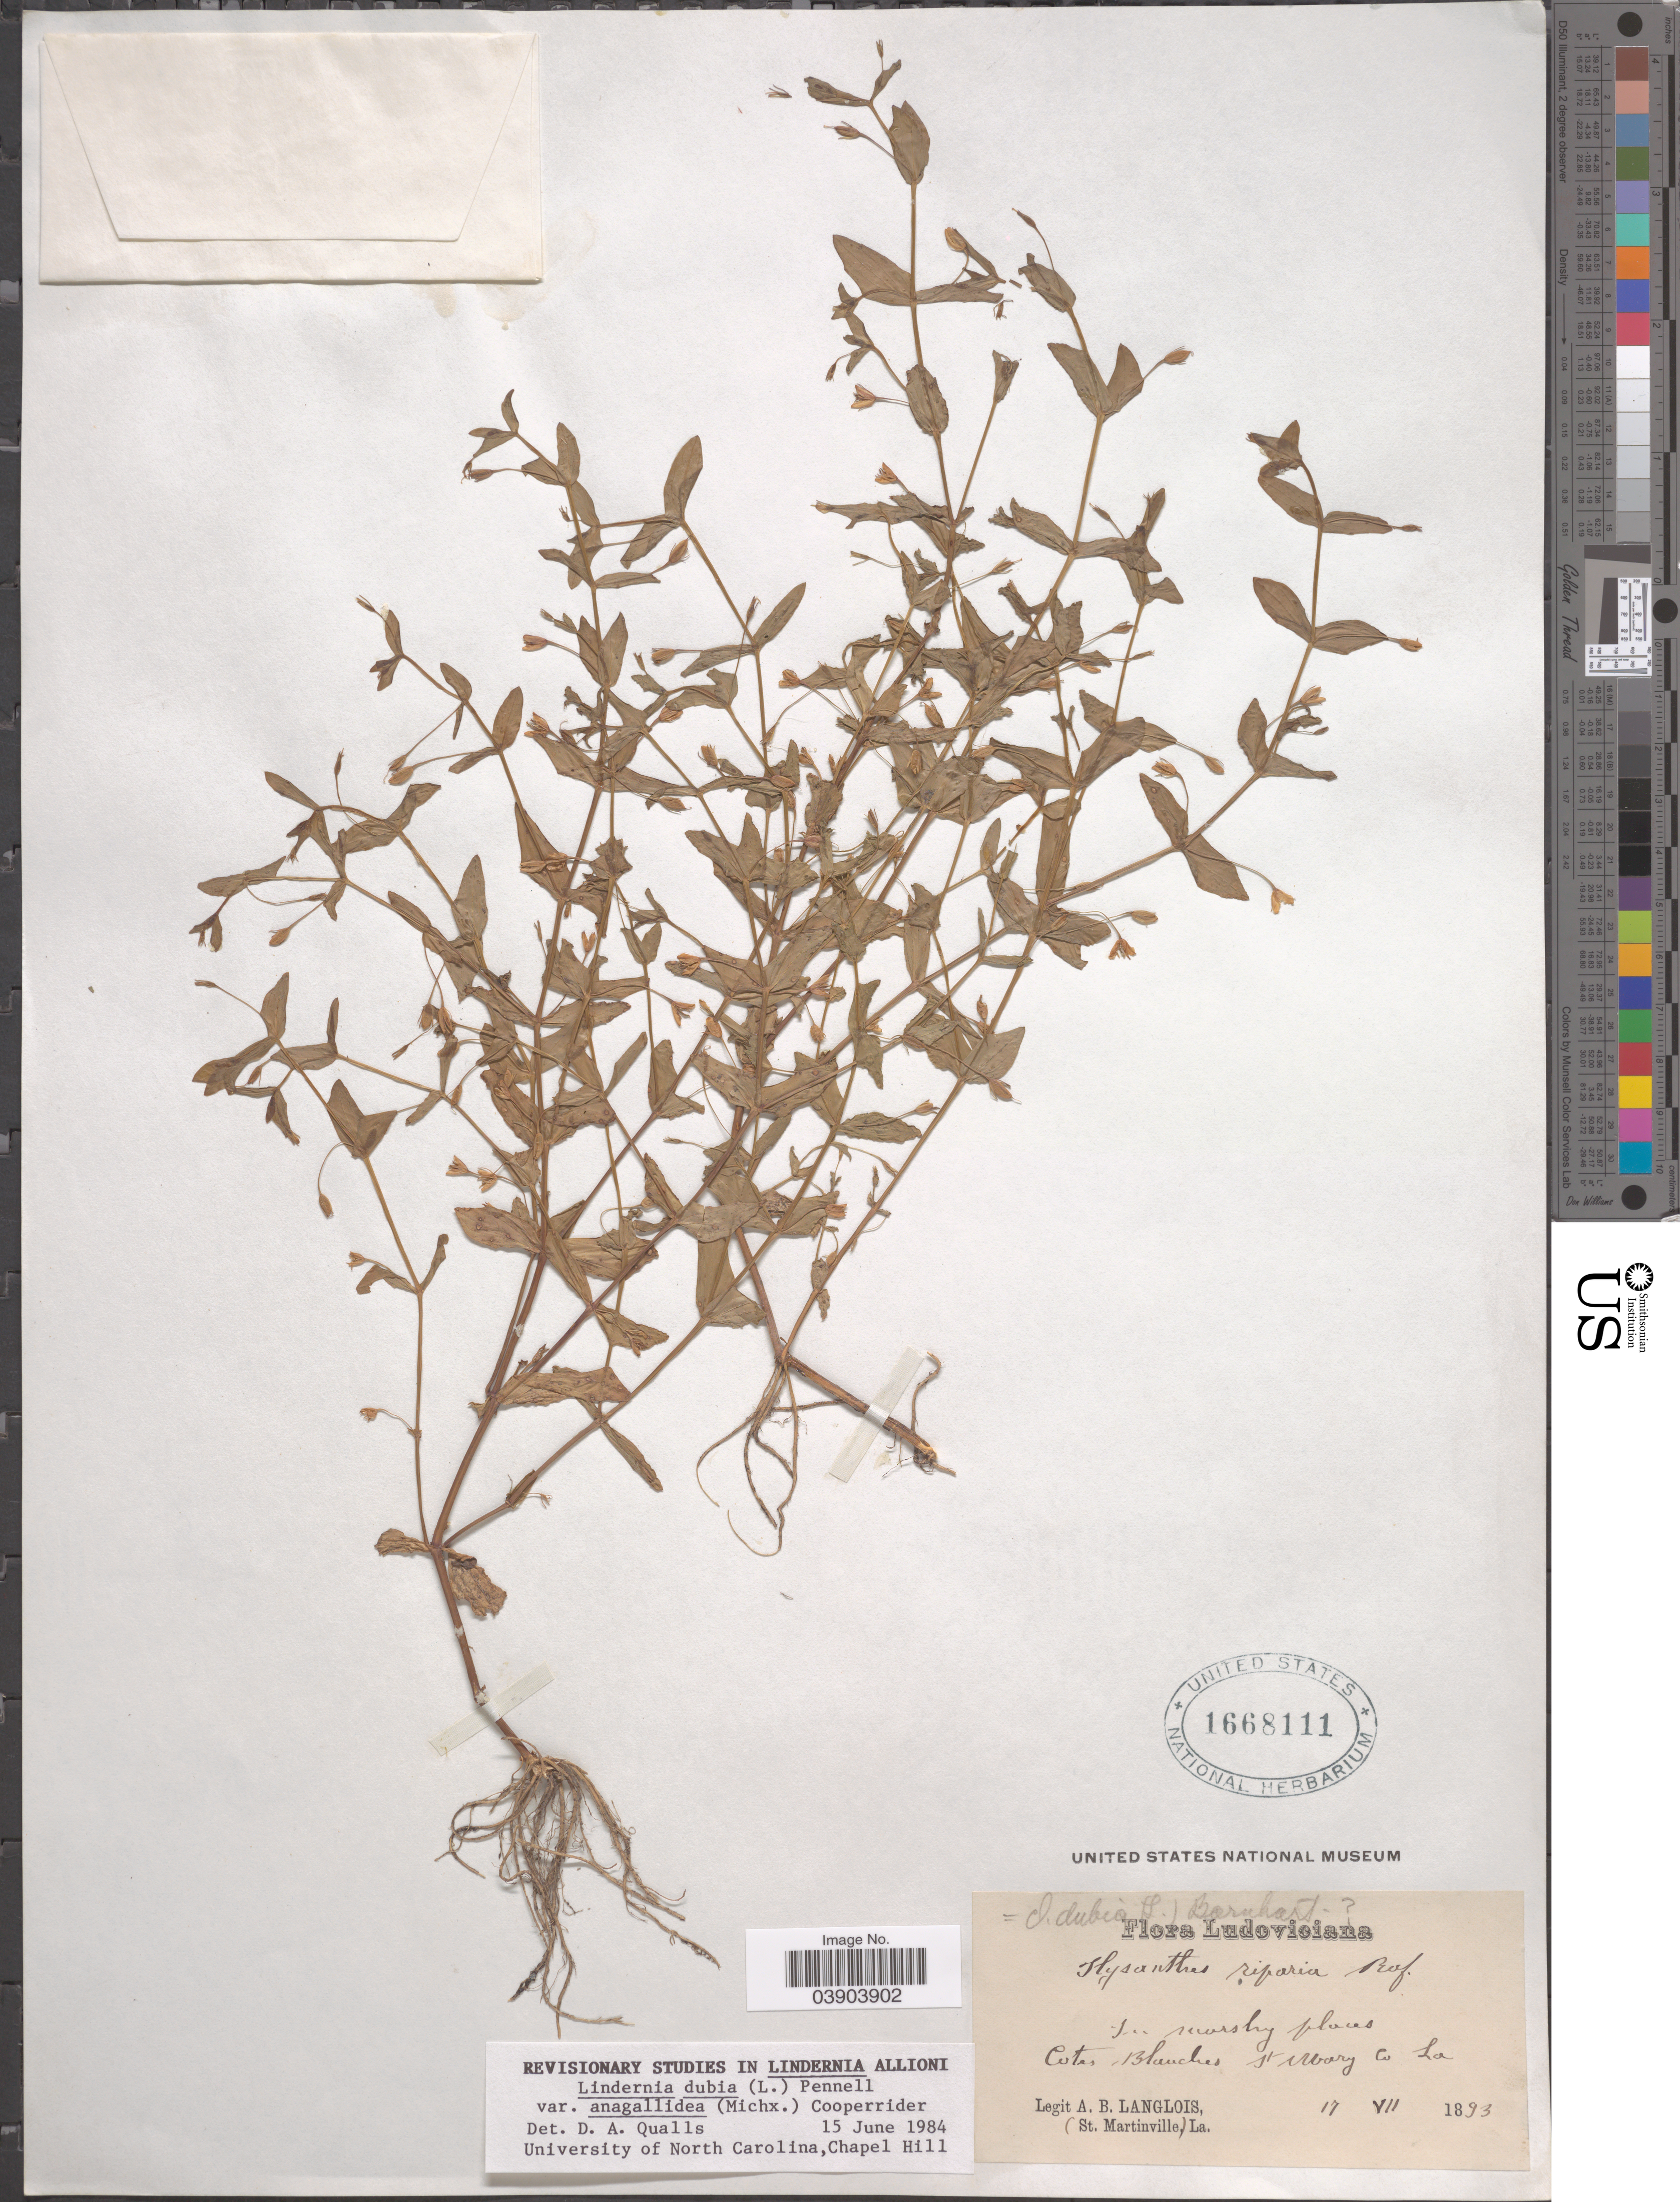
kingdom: Plantae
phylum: Tracheophyta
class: Magnoliopsida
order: Lamiales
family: Linderniaceae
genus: Lindernia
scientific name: Lindernia dubia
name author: (L.) Pennell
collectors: A. Langlois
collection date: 1893-07-17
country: United States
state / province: Louisiana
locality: Ludoviciana. Cotes Blanches St Mary Co.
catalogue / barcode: US 1668111